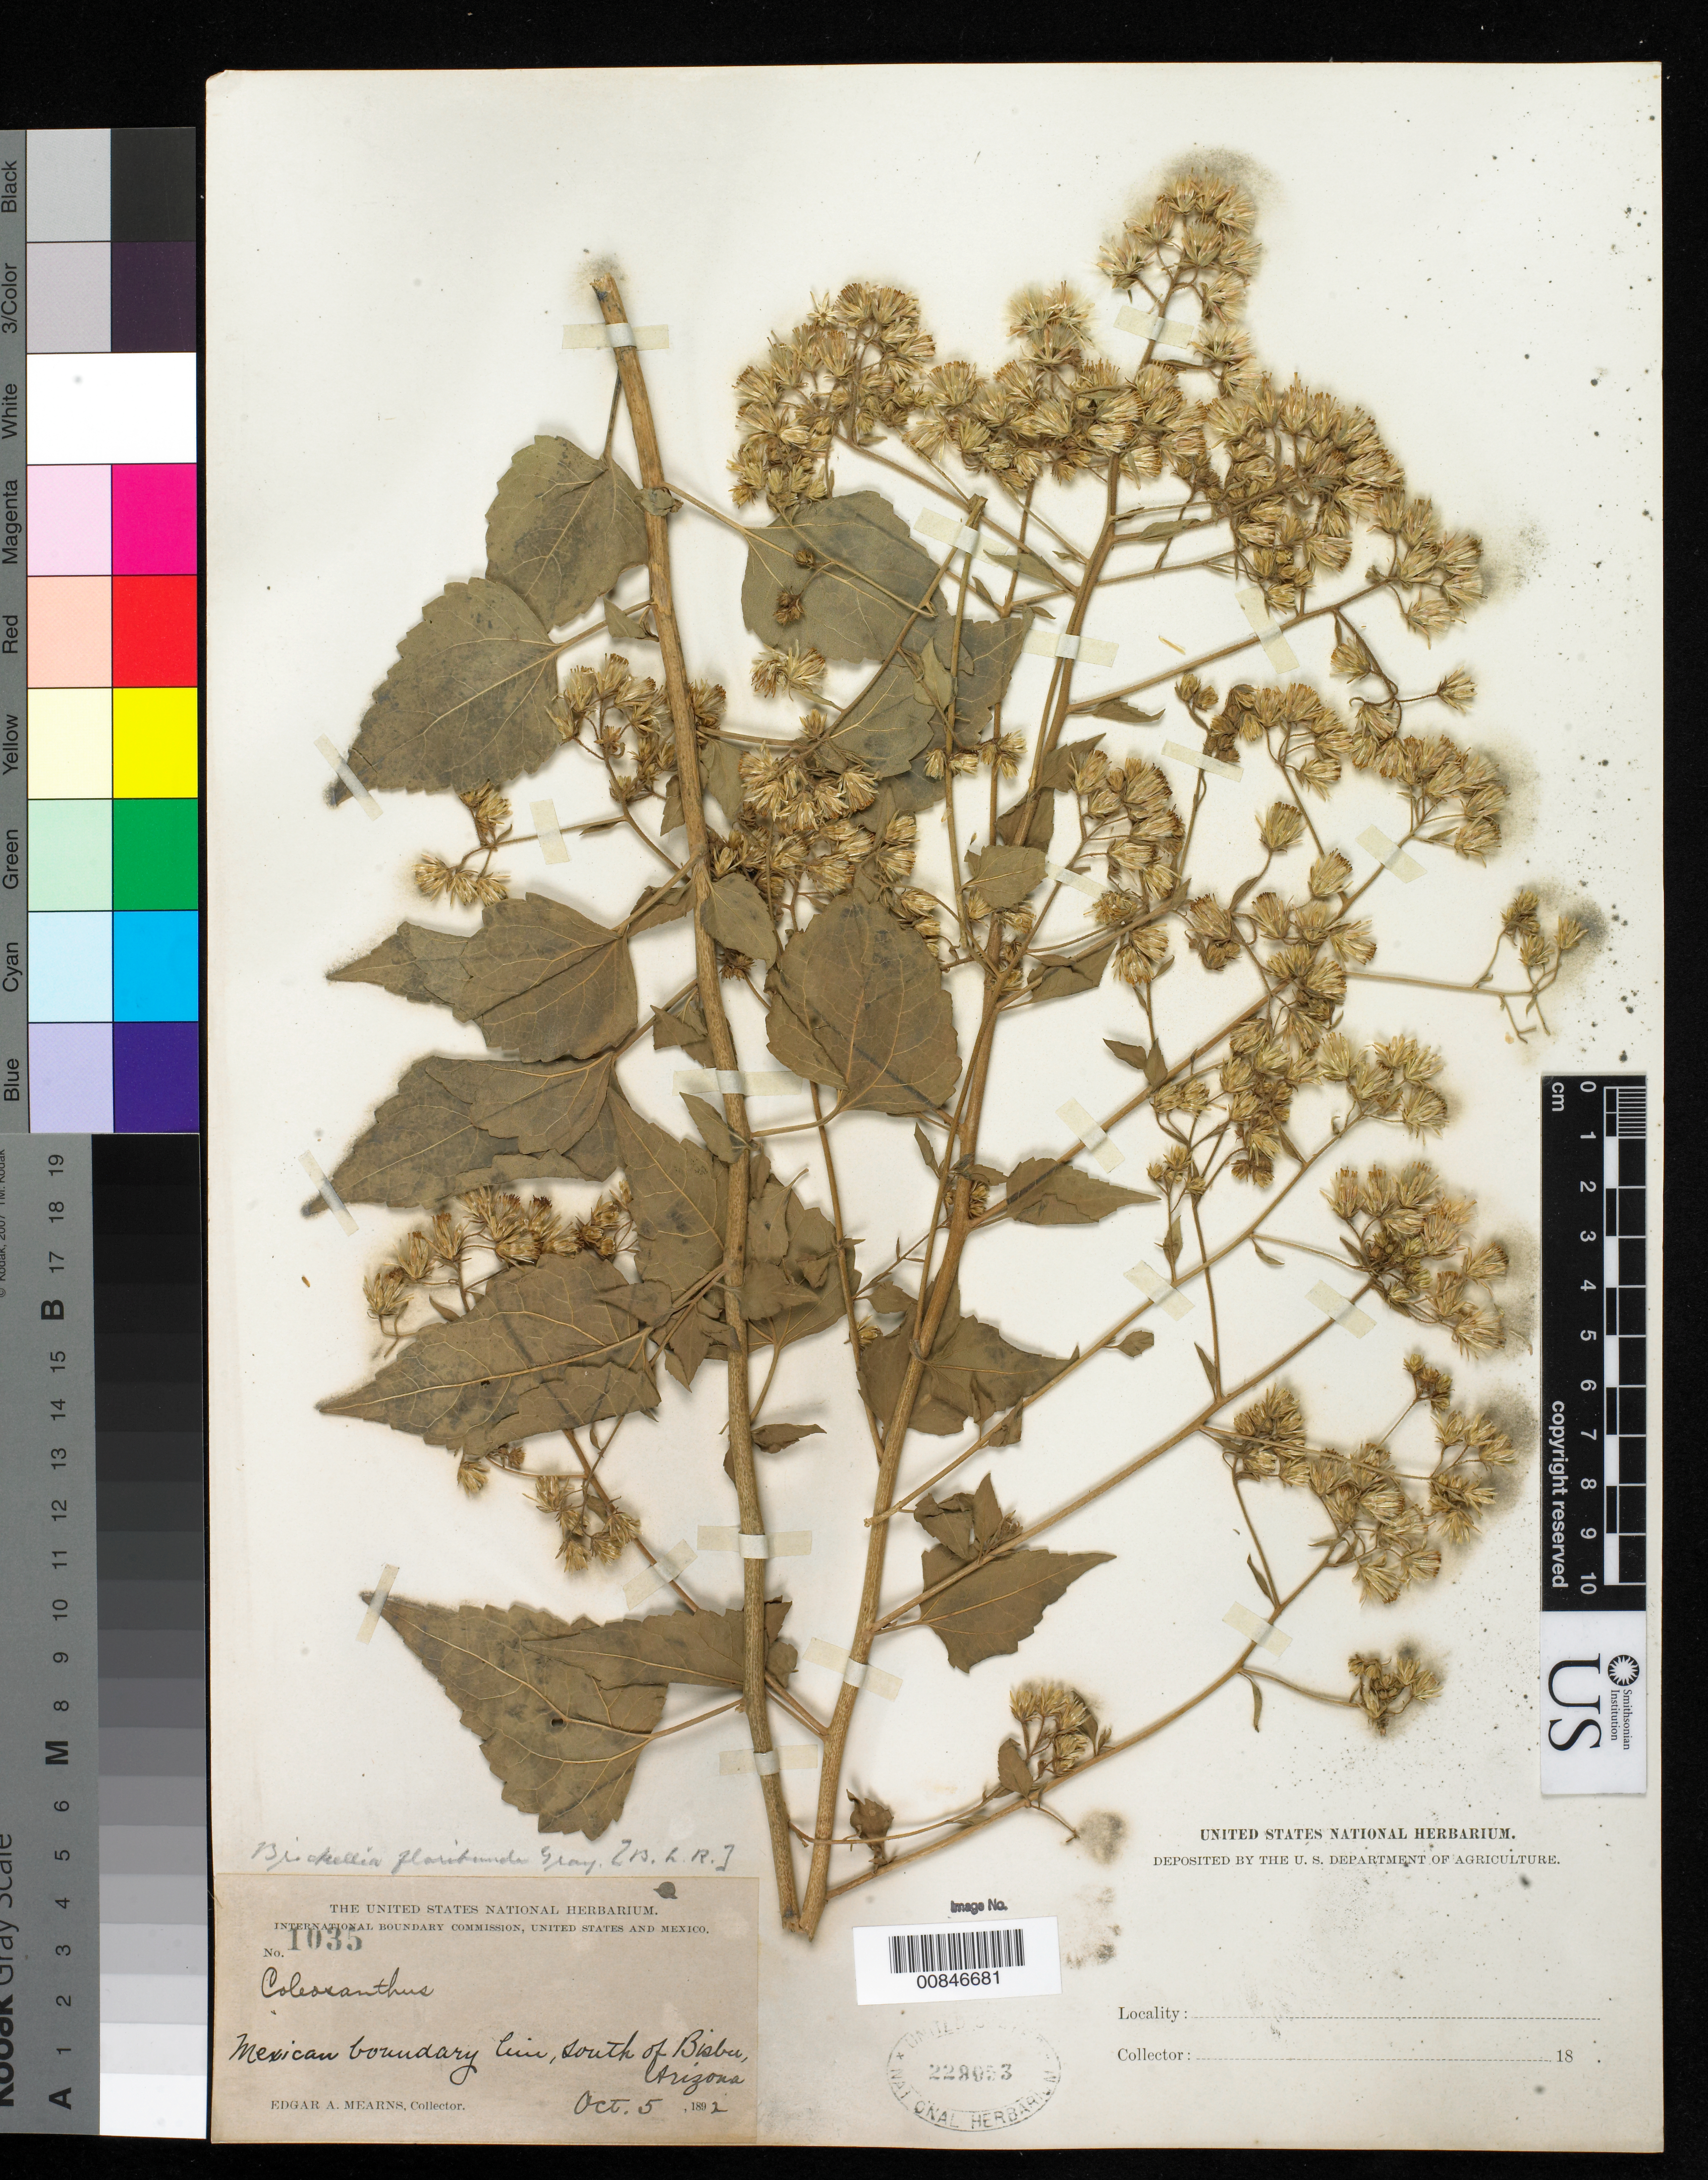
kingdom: Plantae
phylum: Tracheophyta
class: Magnoliopsida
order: Asterales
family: Asteraceae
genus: Brickellia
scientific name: Brickellia floribunda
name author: A. Gray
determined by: Robinson, B. L.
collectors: E. A. Mearns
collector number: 1035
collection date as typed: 05 Oct 1892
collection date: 1892-10-05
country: United States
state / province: Arizona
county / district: Cochise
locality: Mexican Boundary Line, S of Bisbee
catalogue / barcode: US 229053